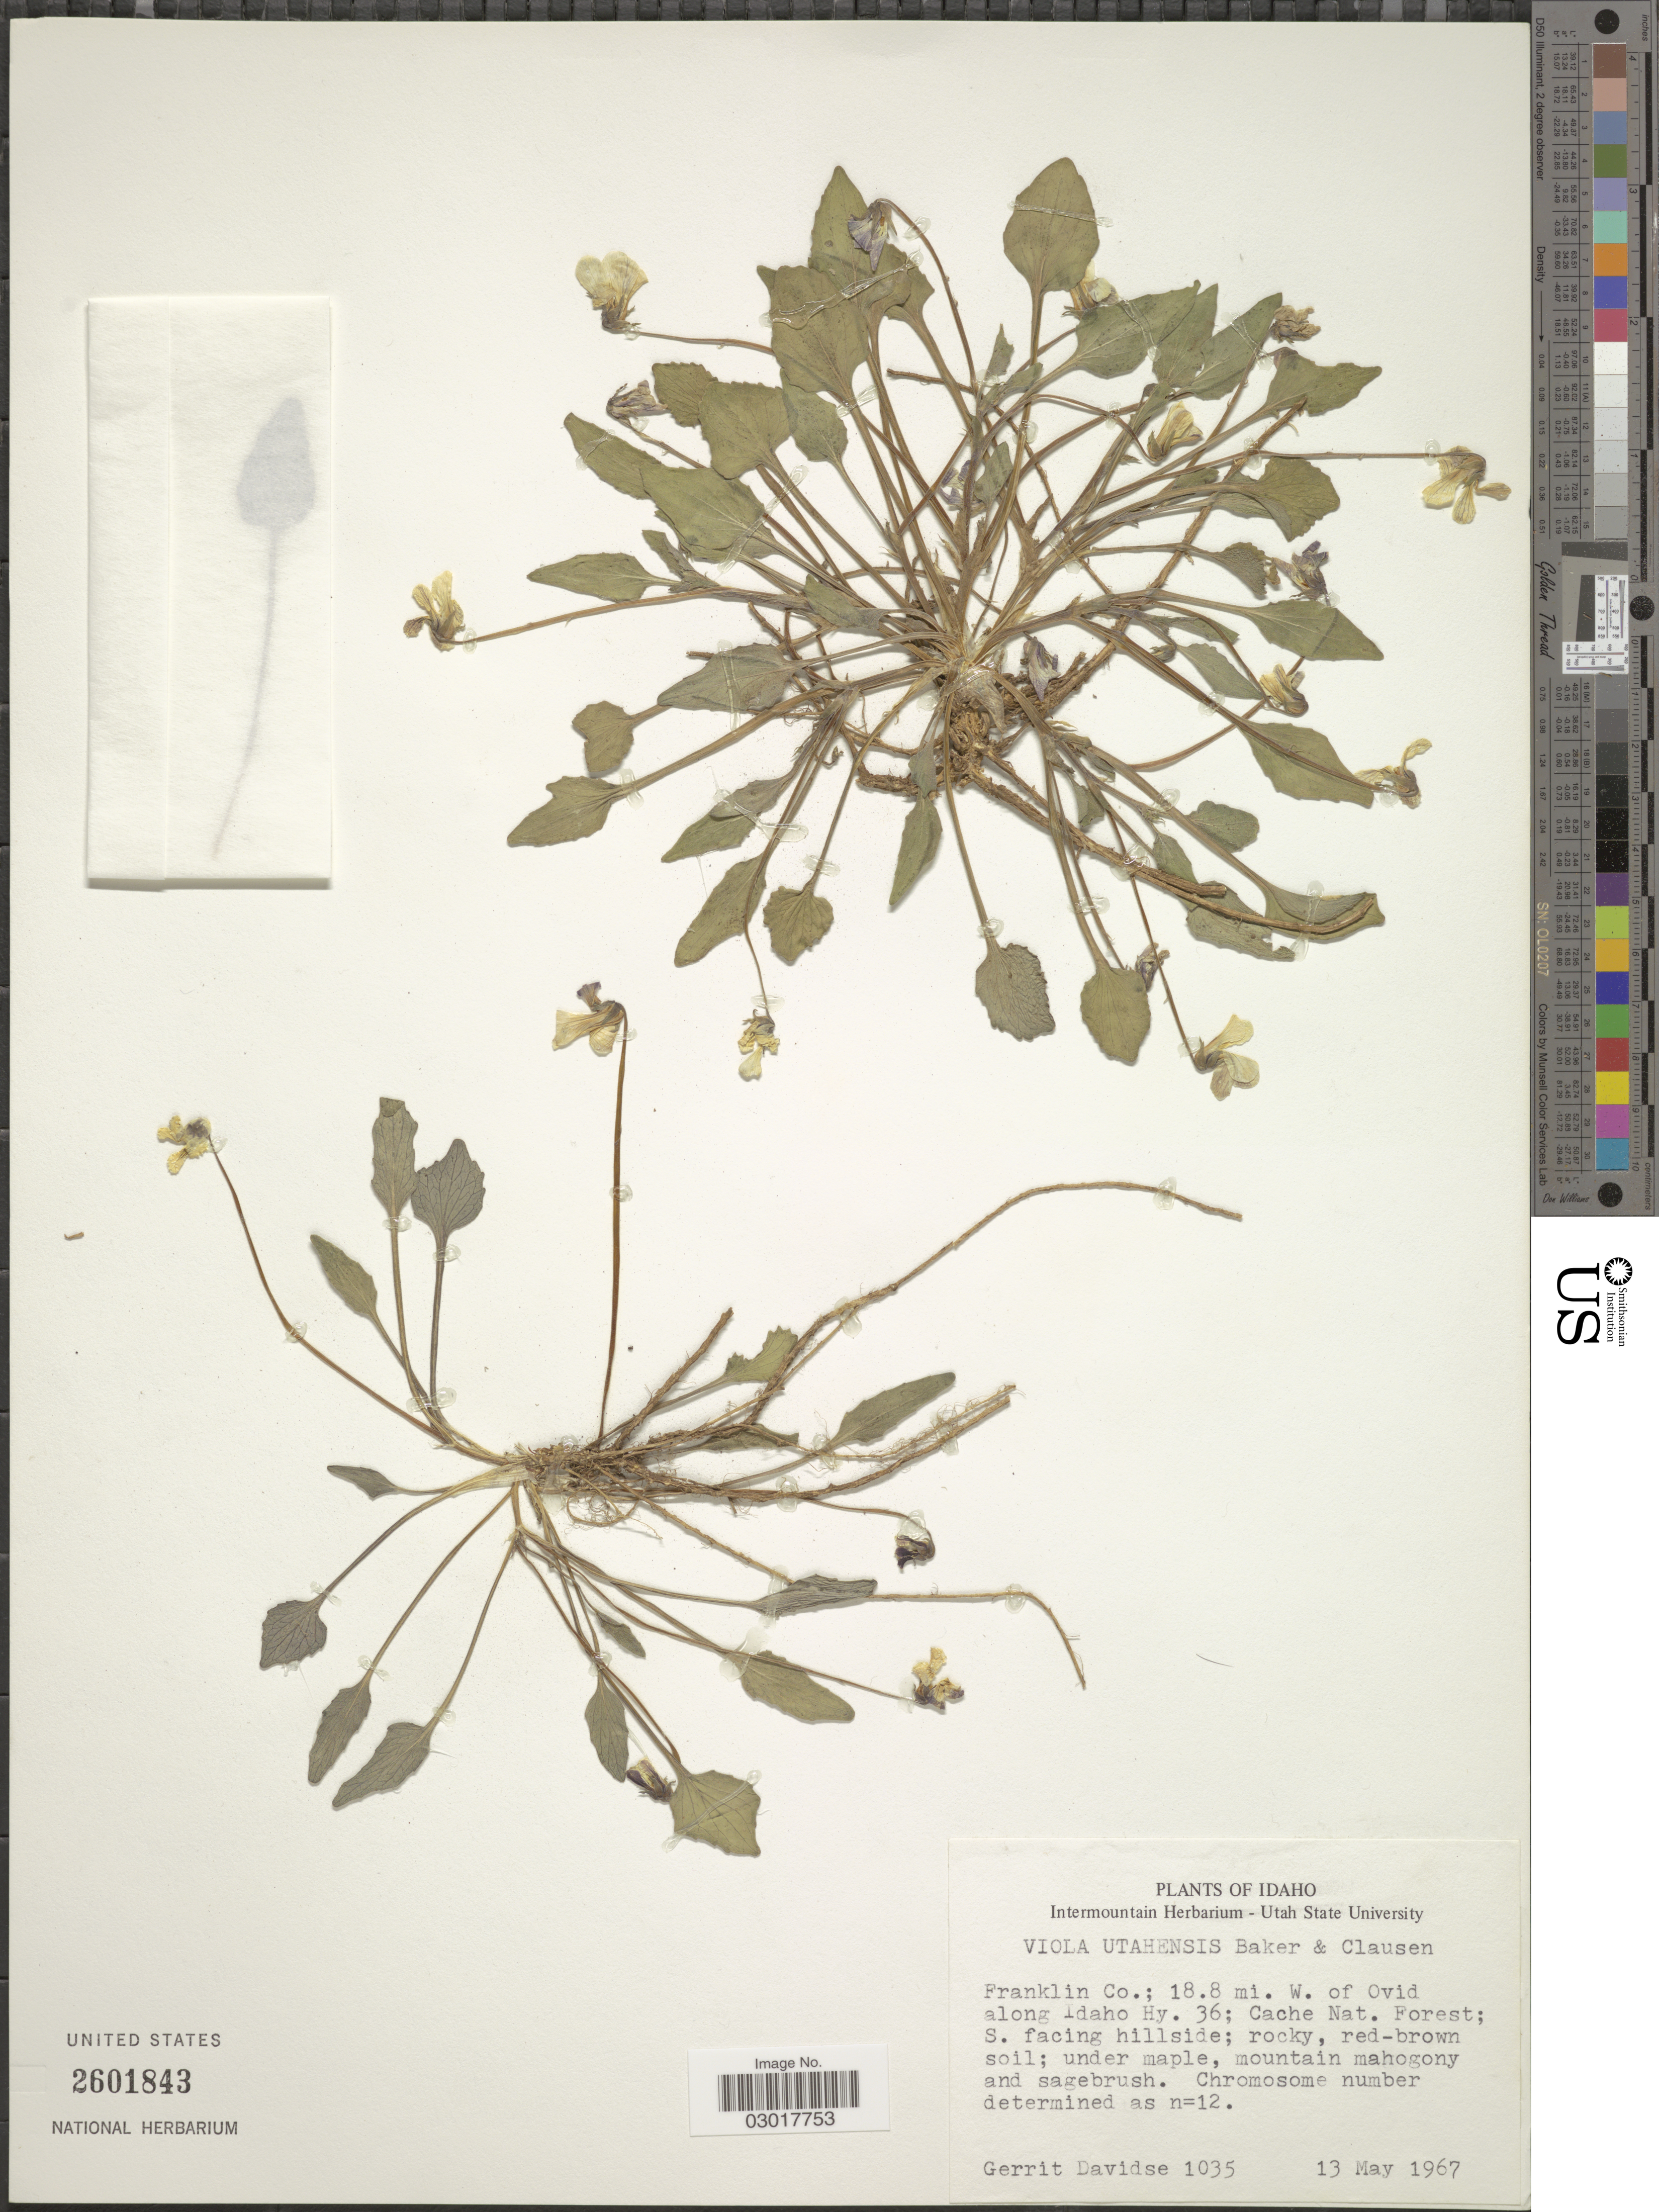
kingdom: Plantae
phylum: Tracheophyta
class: Magnoliopsida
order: Malpighiales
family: Violaceae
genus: Viola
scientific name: Viola utahensis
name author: M.S. Baker & J.C. Clausen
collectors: G. Davidse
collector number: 1035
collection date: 1967-05-13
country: United States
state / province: Idaho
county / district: Franklin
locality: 18.8 mi. W. of Ovid along Idaho Hy. 36; Cache Nat. Forest; S. facing hillside.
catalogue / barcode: US 2601843